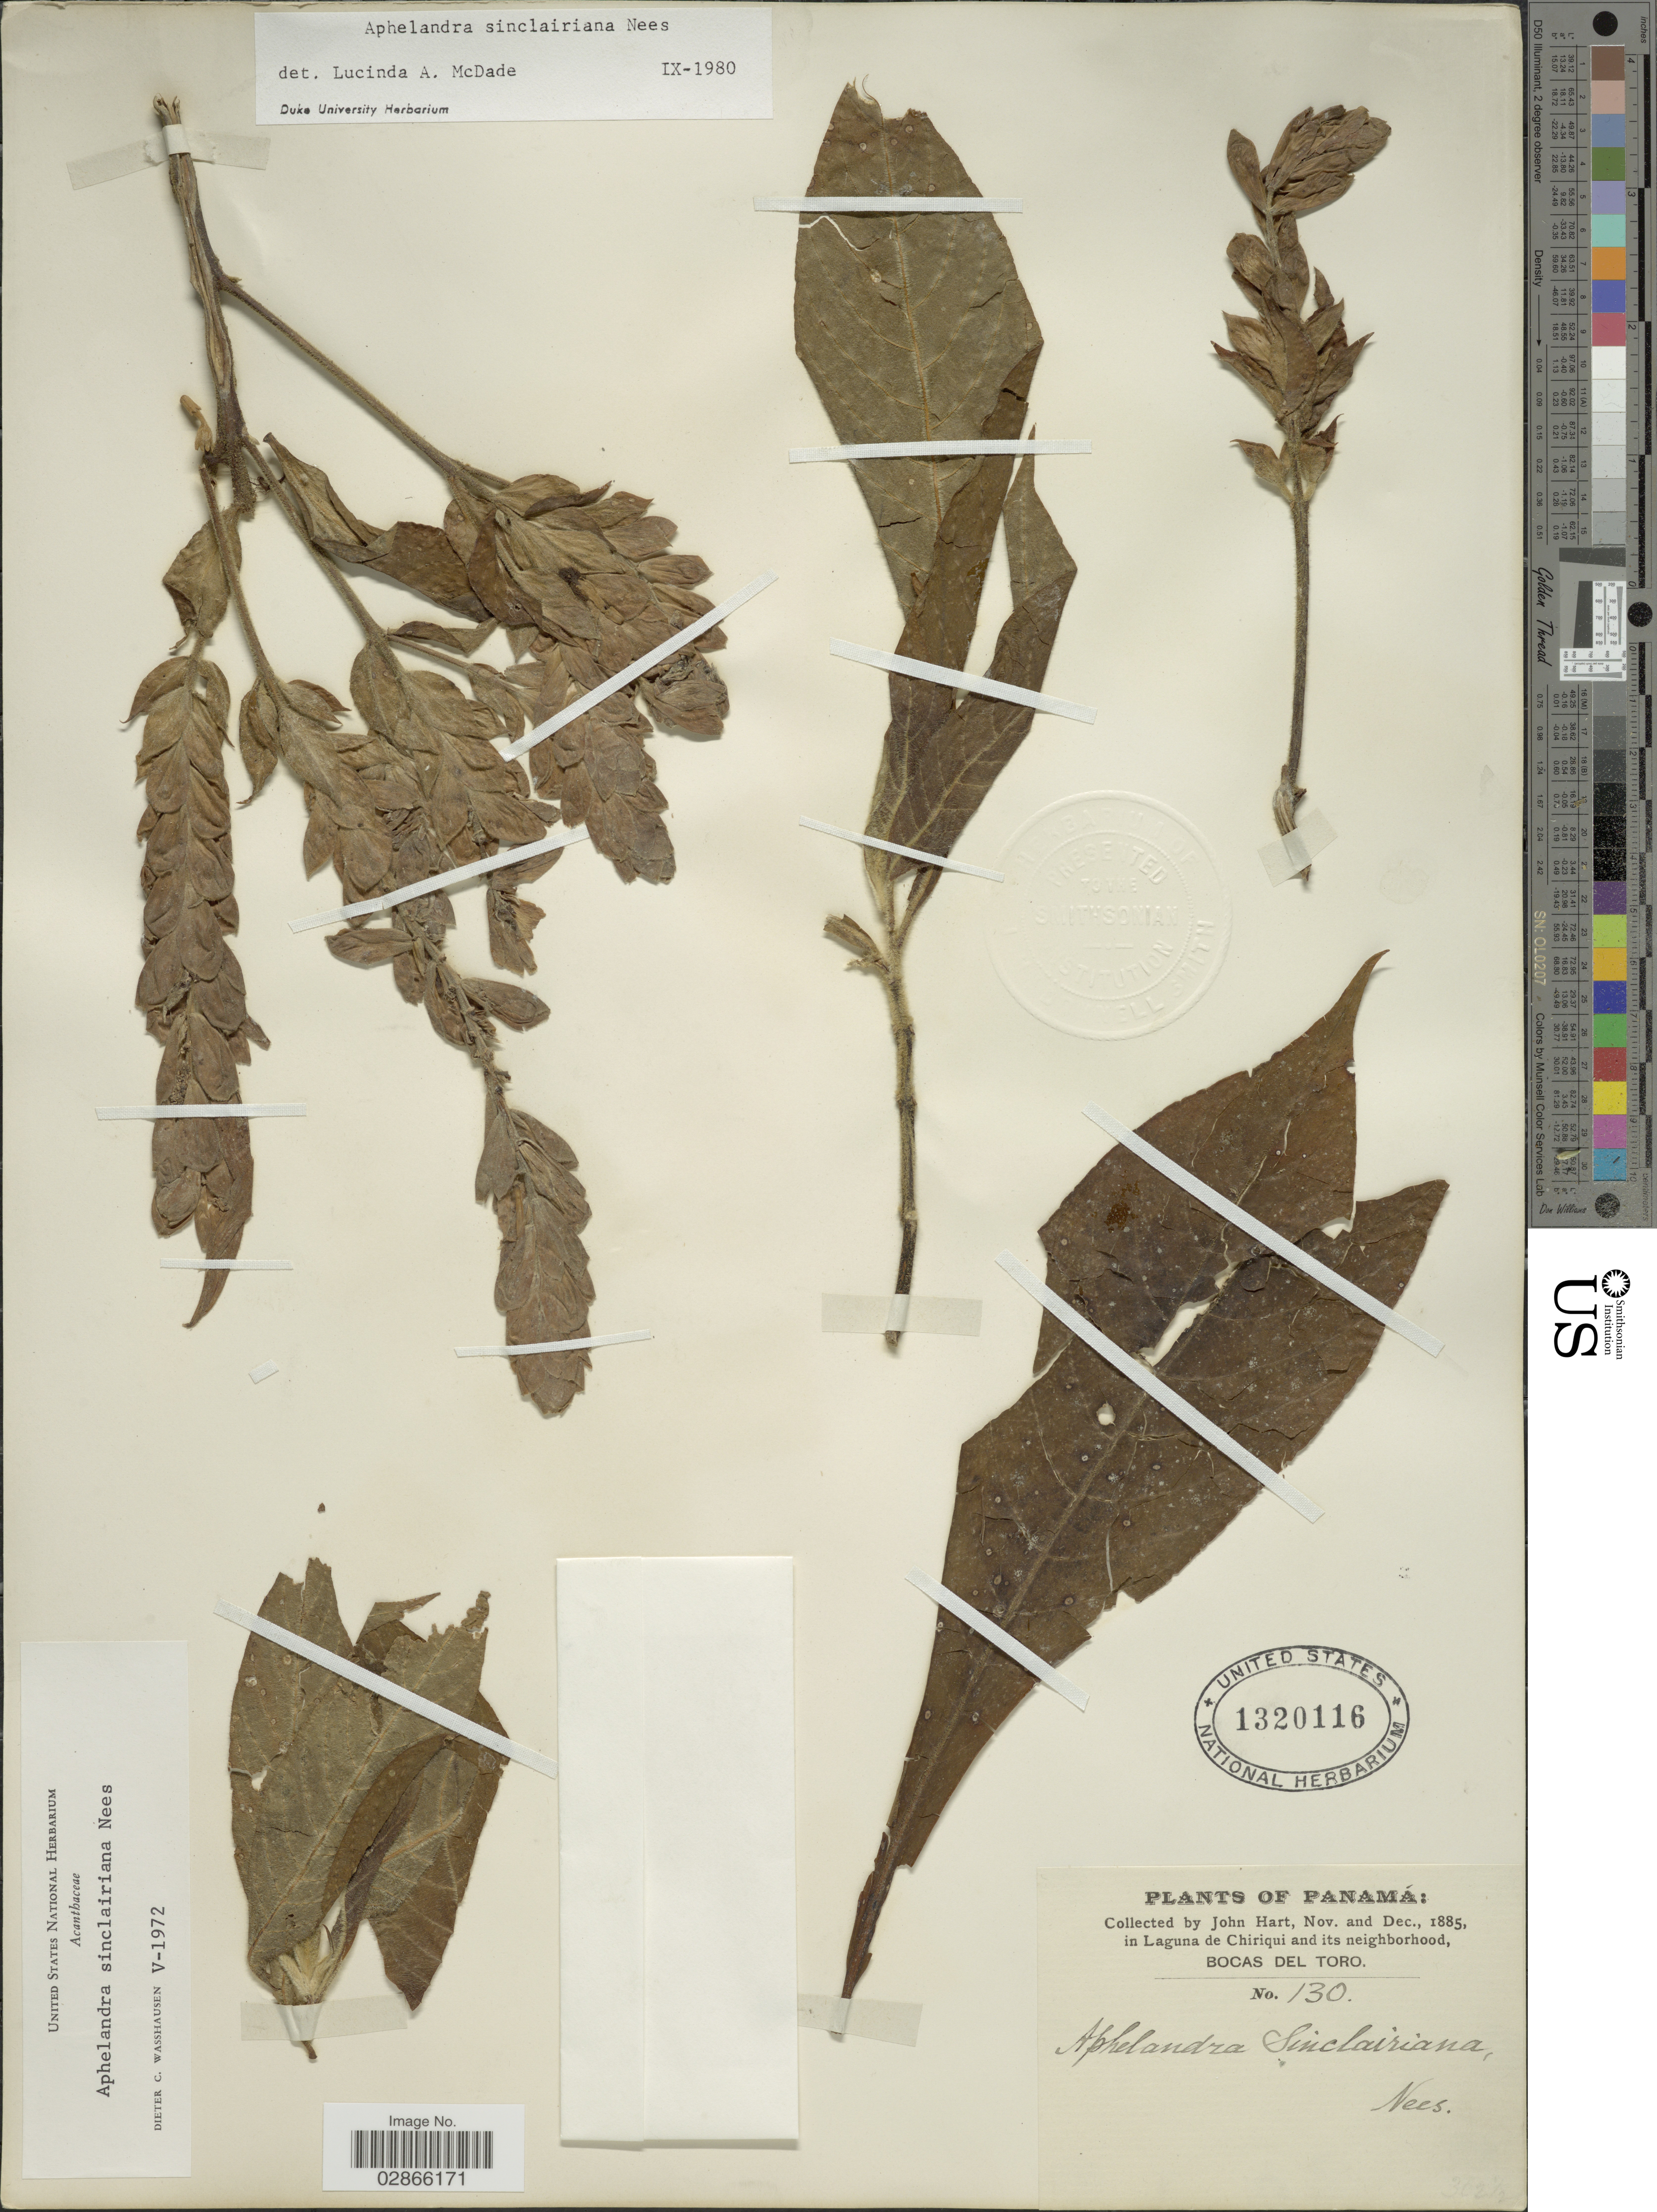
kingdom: Plantae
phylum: Tracheophyta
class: Magnoliopsida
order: Lamiales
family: Acanthaceae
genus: Aphelandra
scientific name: Aphelandra sinclairiana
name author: Nees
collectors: J. H. Hart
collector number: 130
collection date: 1885-11/1885-12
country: Panama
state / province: Bocas del Toro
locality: In Laguna de Chiriqui and its neighborhood.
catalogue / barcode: US 1320116